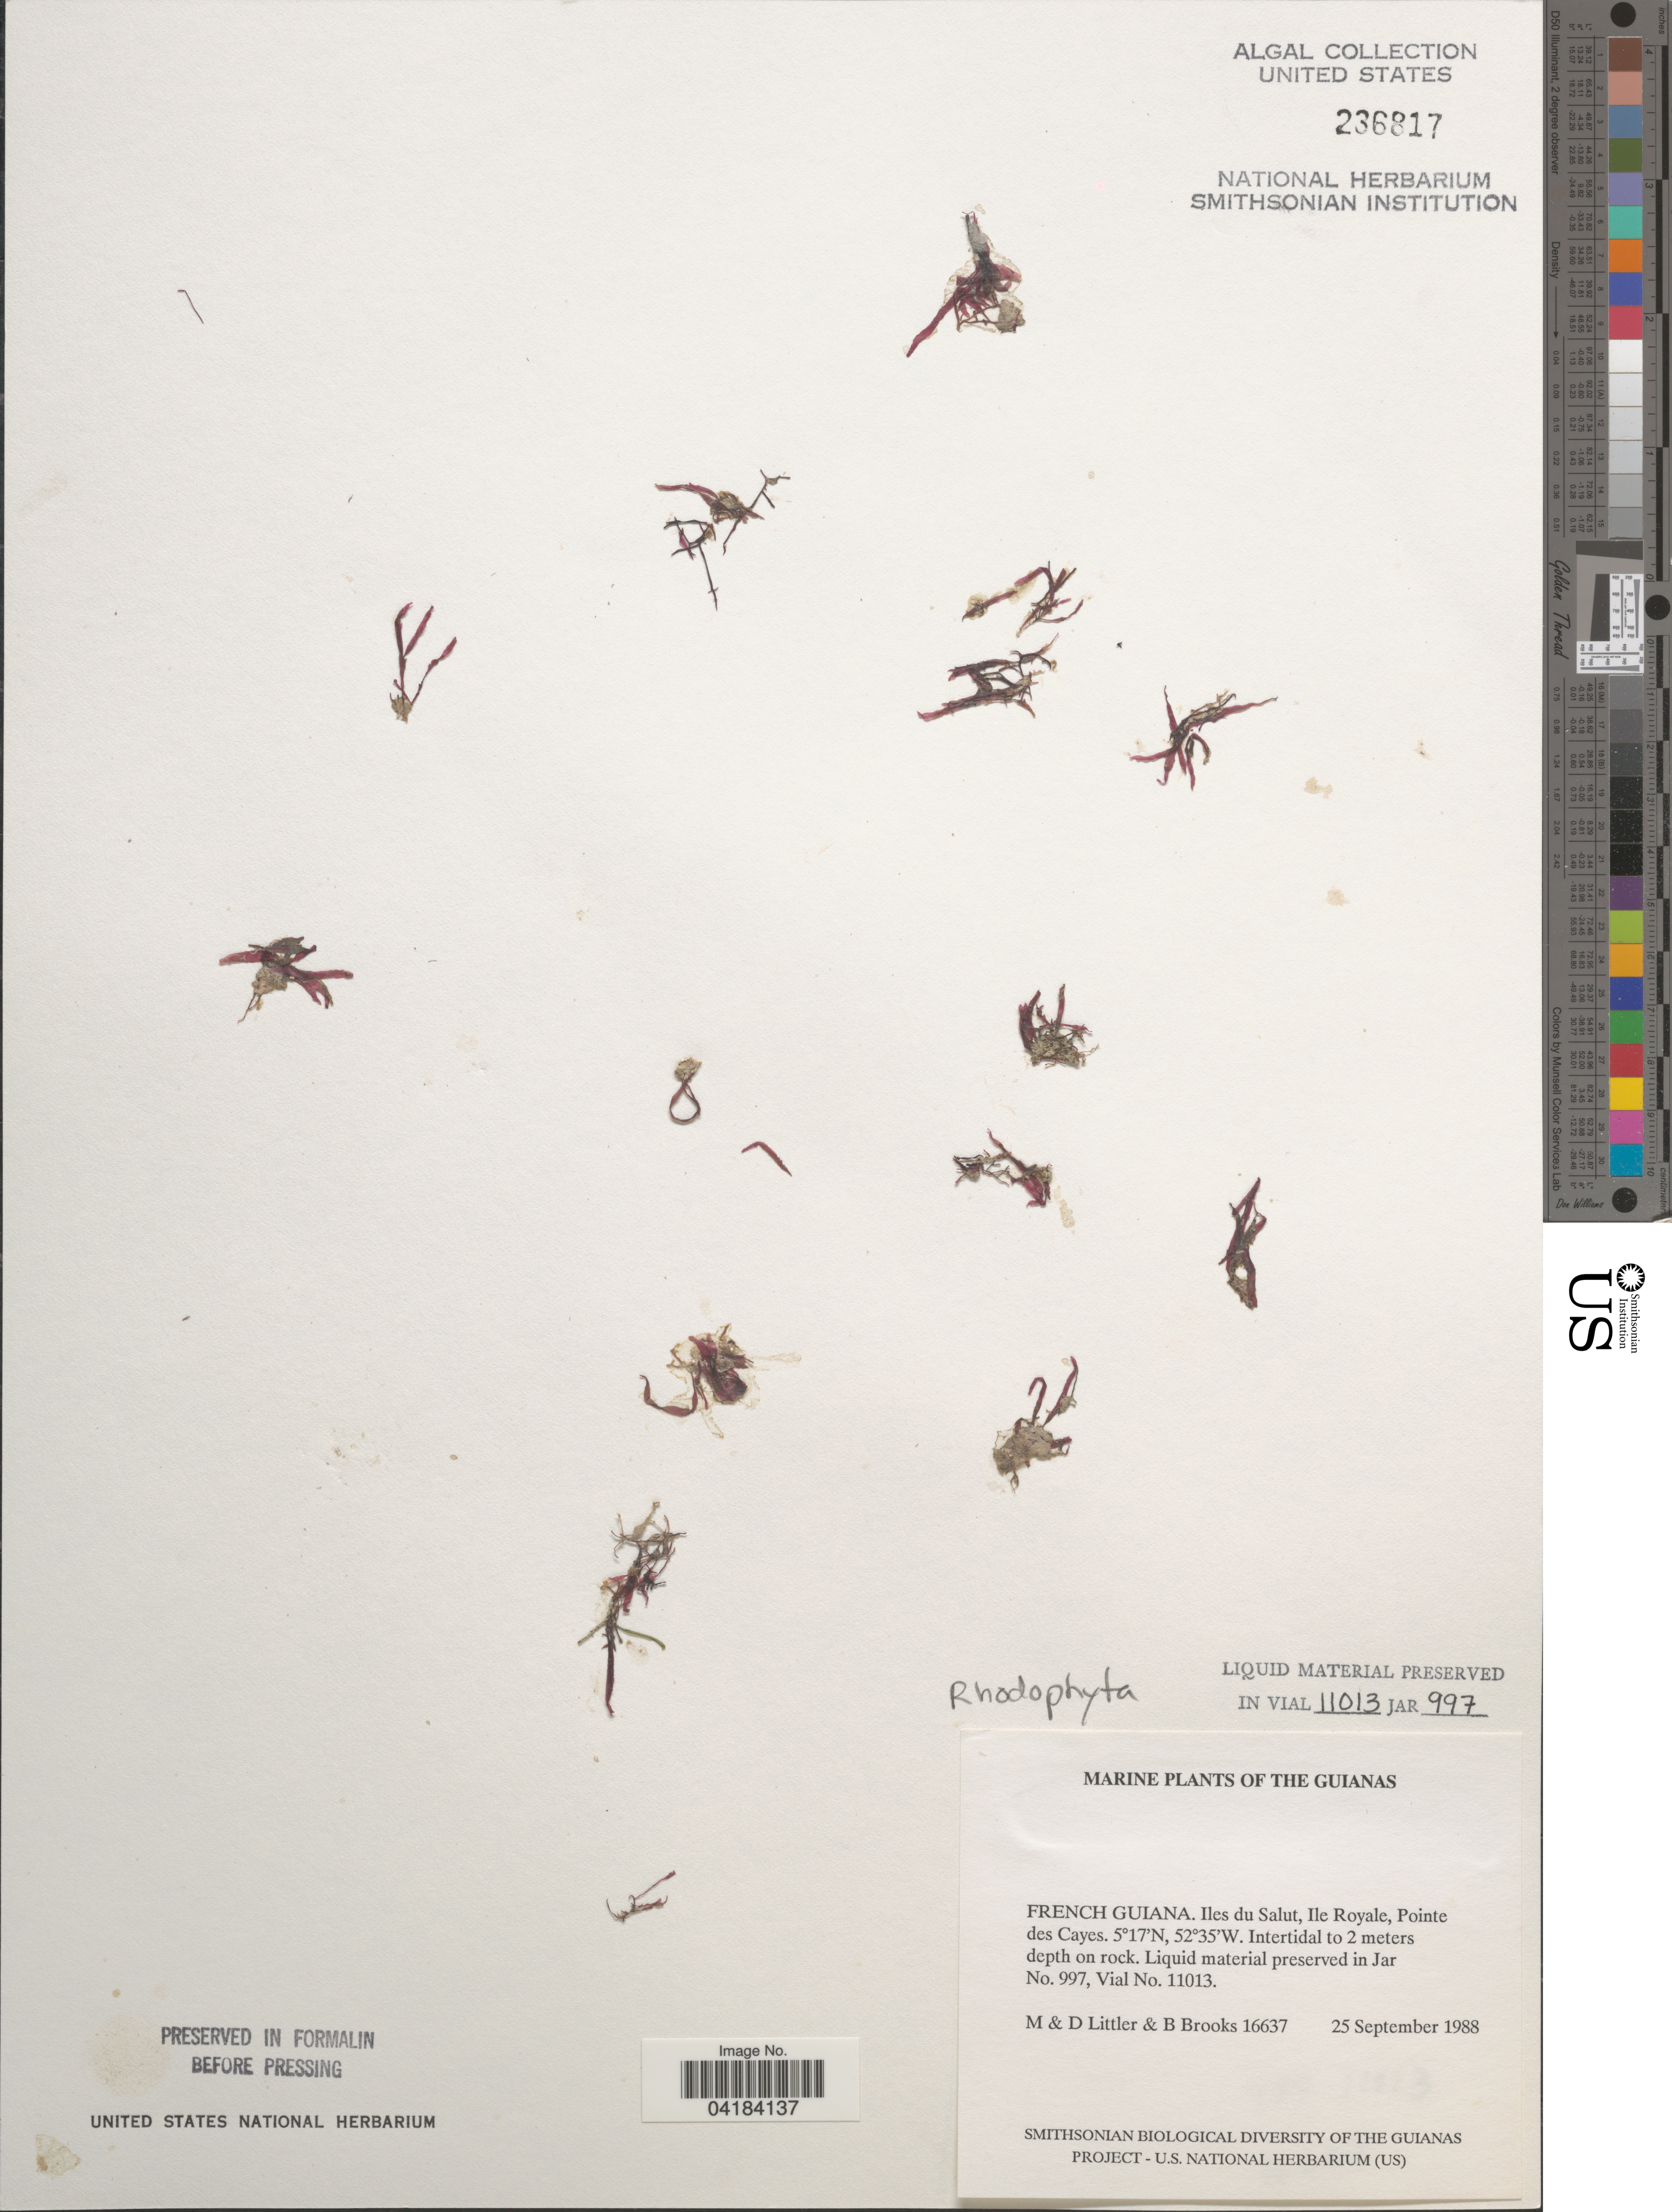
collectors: M. Littler, D. S. Littler & B. Brooks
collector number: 16637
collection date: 1988-09-25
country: French Guiana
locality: The Guianas. Iles du Salut, Ile Royale, Pointe des Cayes.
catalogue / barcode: US 236817